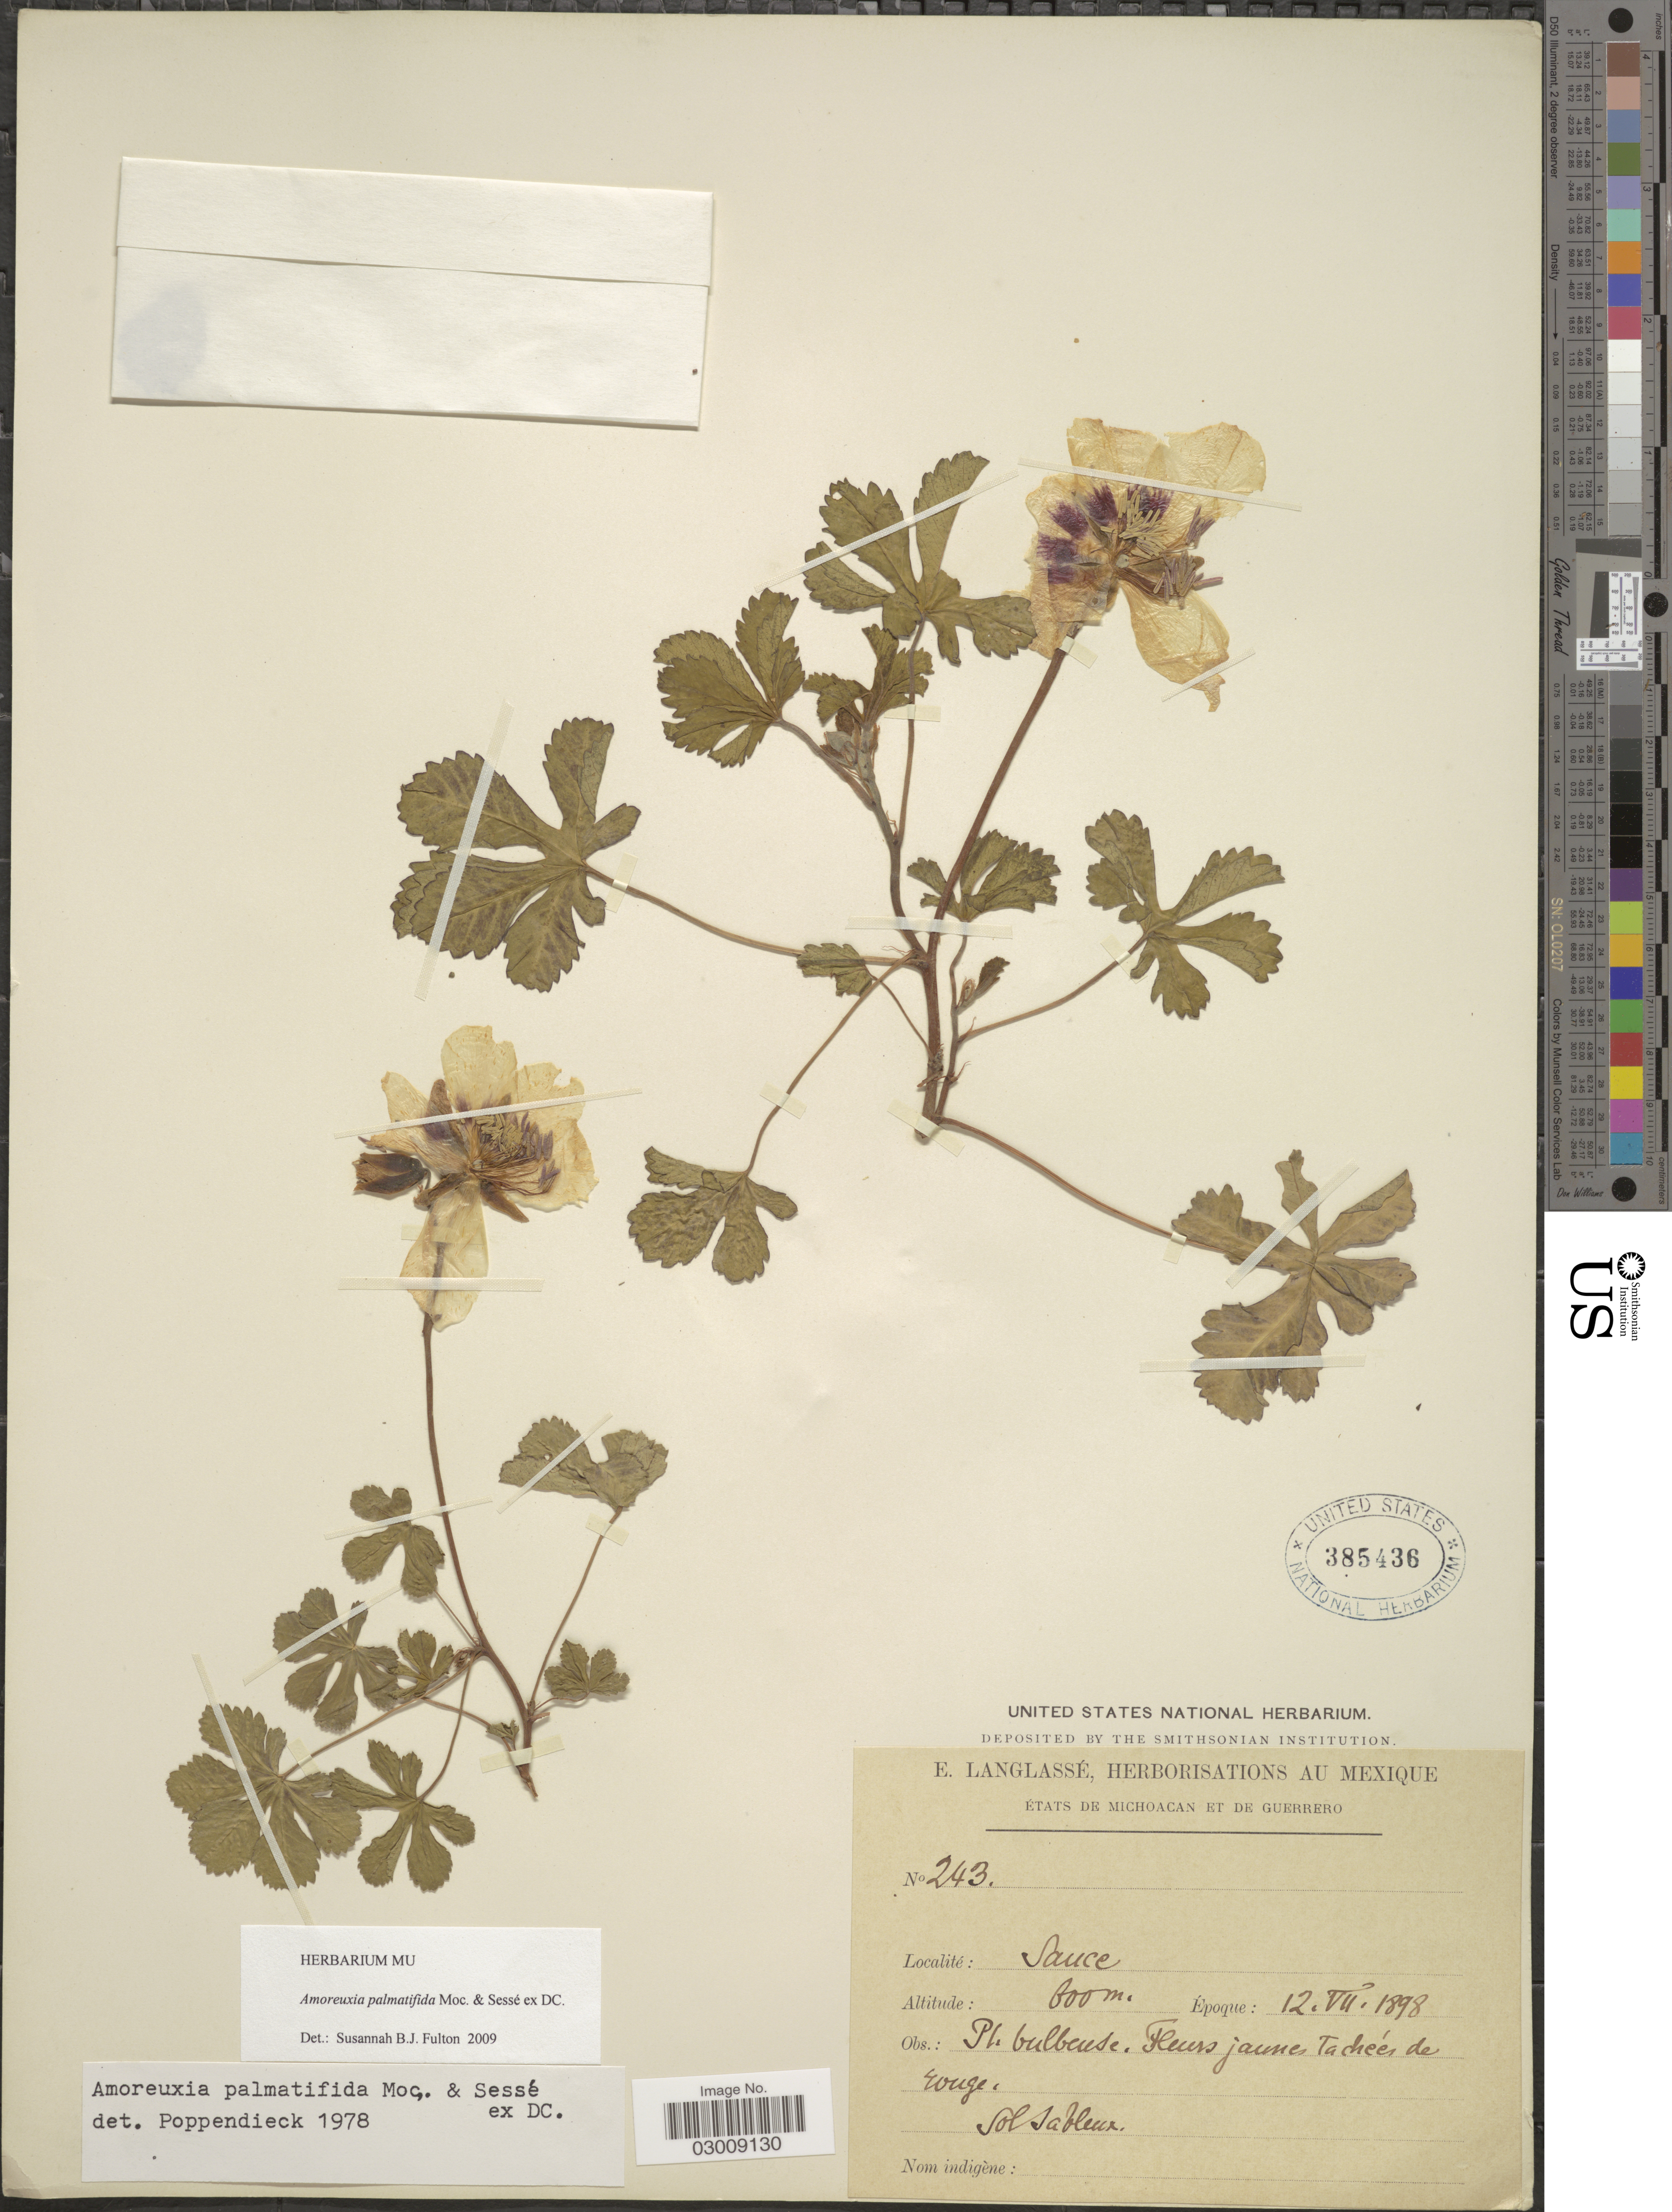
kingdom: Plantae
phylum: Tracheophyta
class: Magnoliopsida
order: Malvales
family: Cochlospermaceae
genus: Amoreuxia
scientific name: Amoreuxia palmatifida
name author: Moc. & Sessé ex DC.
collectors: E. Langlassé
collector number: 243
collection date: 1898-07-12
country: Mexico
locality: États de Michoacan et de Guerrero. Sauce.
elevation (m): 600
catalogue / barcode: US 385436